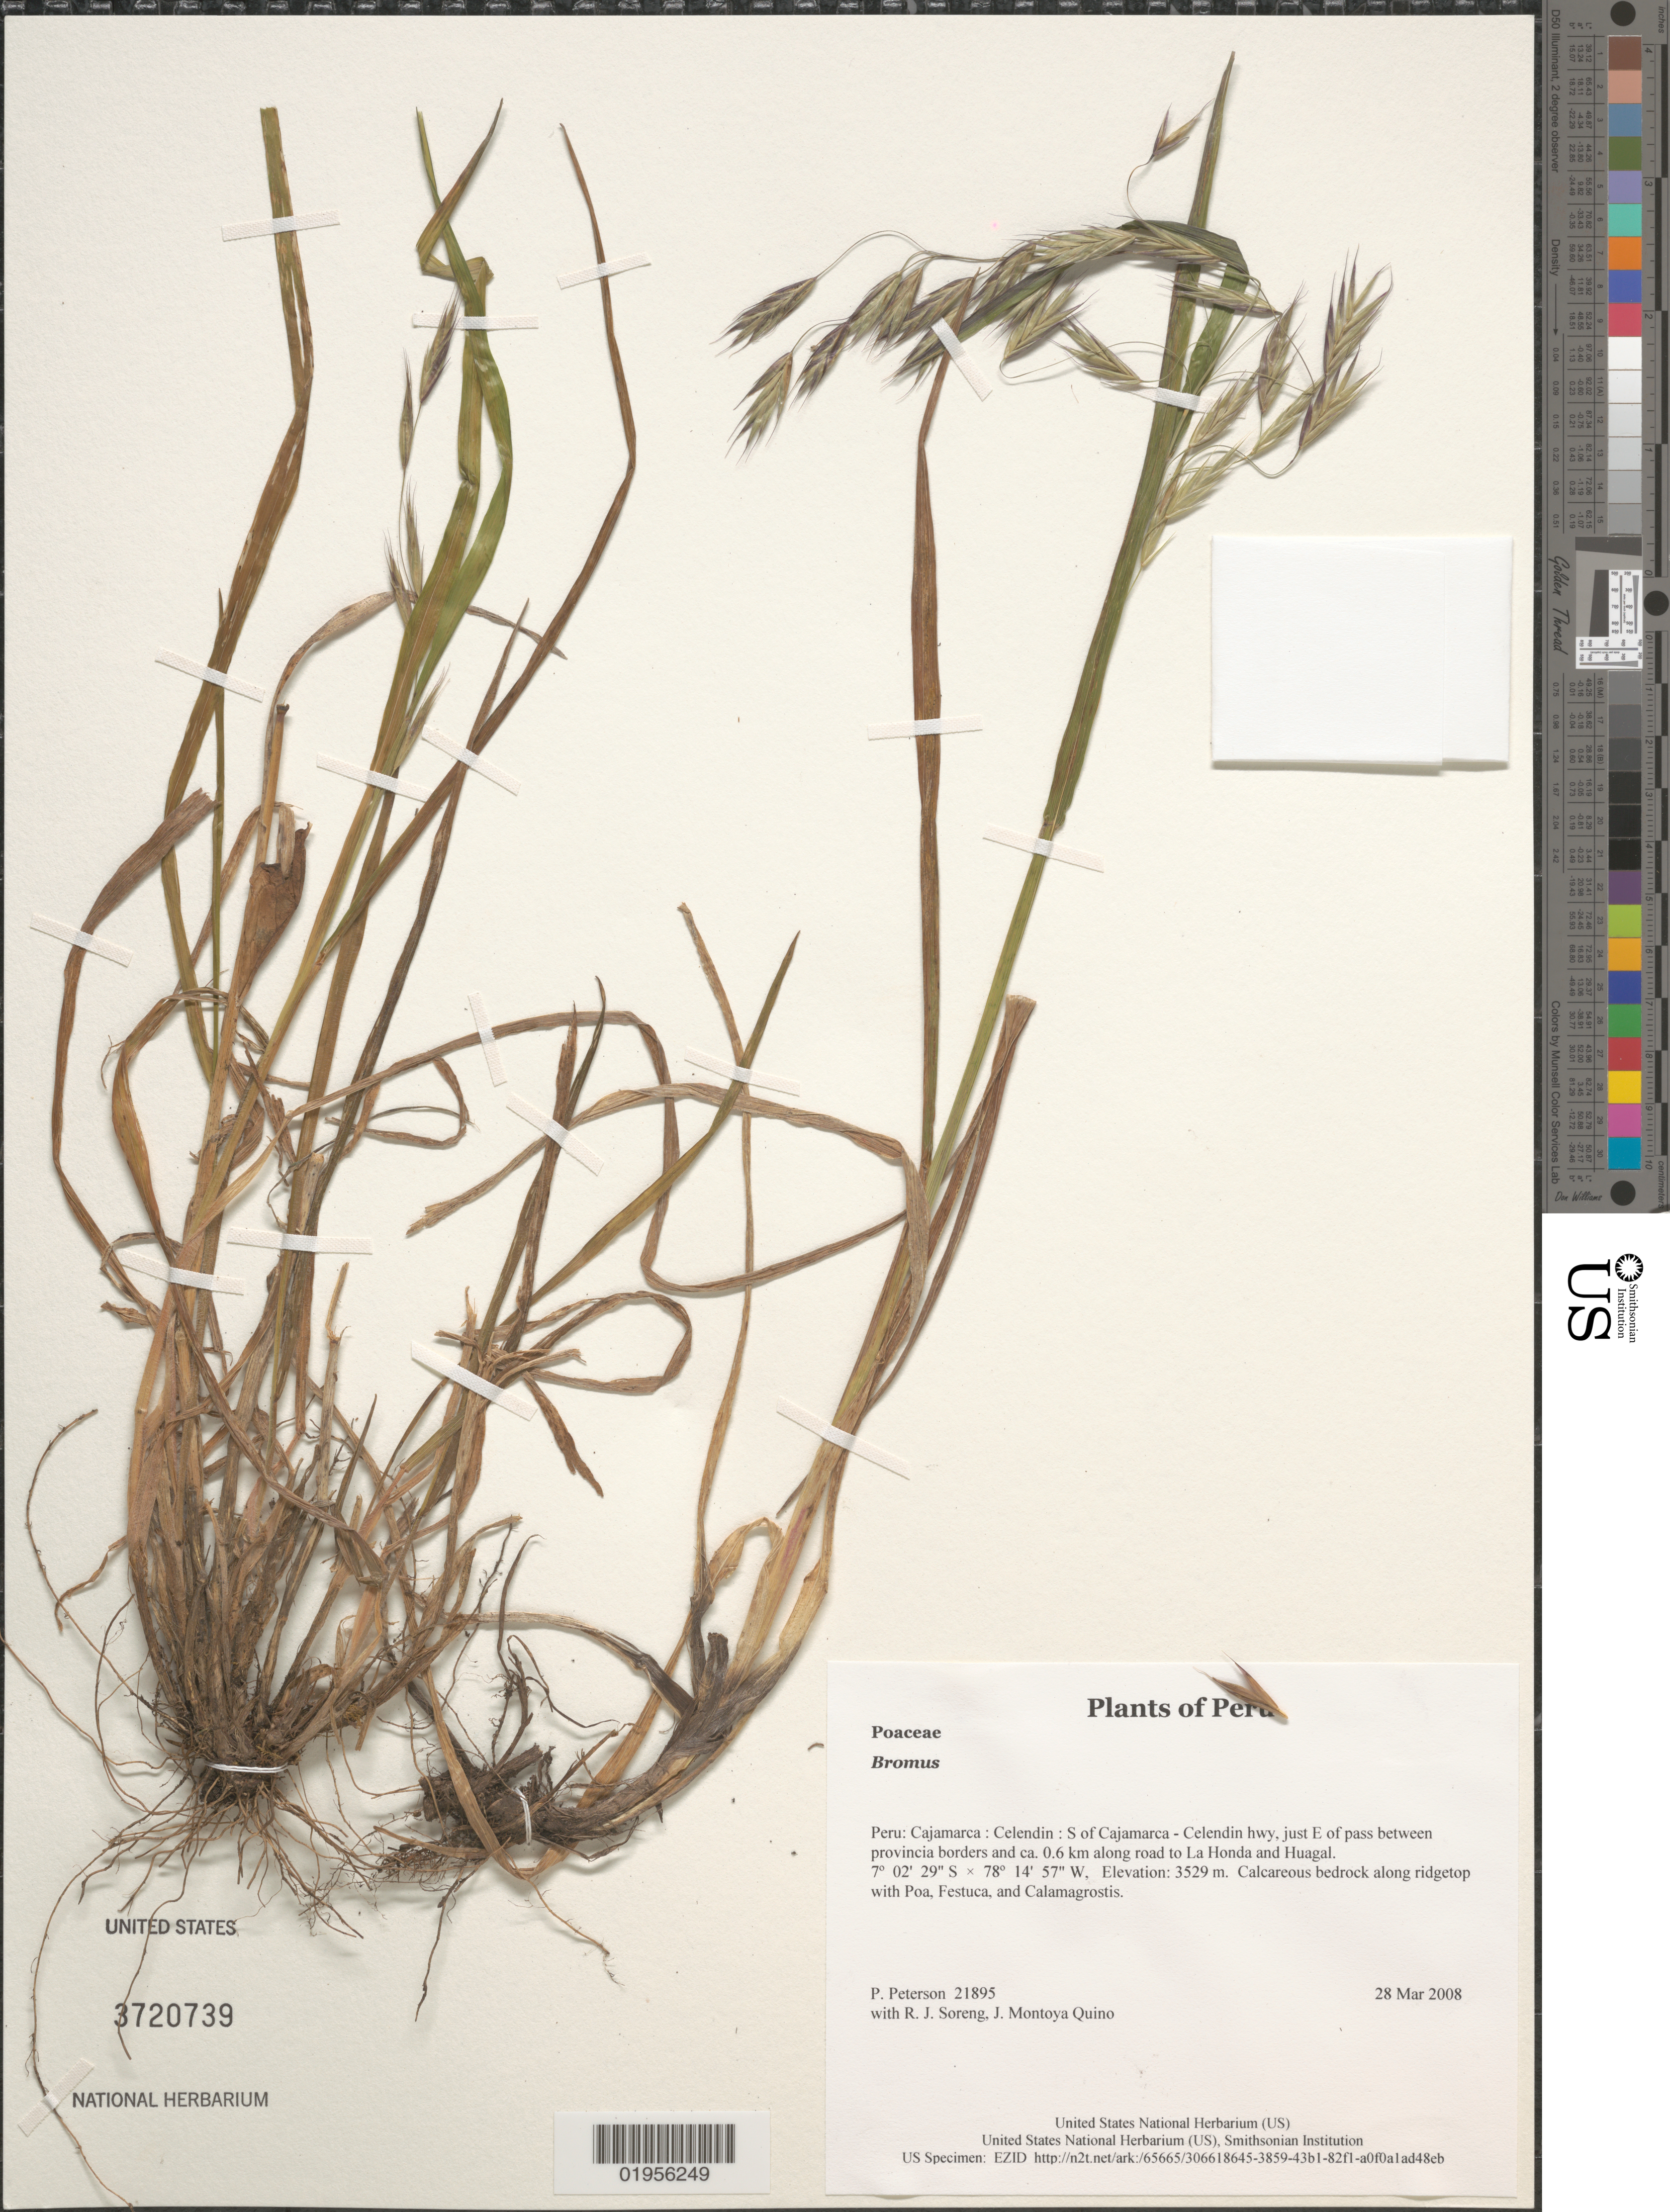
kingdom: Plantae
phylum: Tracheophyta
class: Liliopsida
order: Poales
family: Poaceae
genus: Bromus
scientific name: Bromus sp.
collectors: P. M. Peterson, R. J. Soreng & J. Montoya Quino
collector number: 21895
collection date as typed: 28 Mar 2008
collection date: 2008-03-28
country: Peru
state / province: Cajamarca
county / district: Celendín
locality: S of Cajamarca - Celendin hwy, just E of pass between provincia borders and ca. 0.6 km along road to La Honda and Huagal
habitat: Calcareous bedrock along ridgetop with Poa, Festuca, and Calamagrostis.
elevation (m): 3529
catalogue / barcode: US 3720739